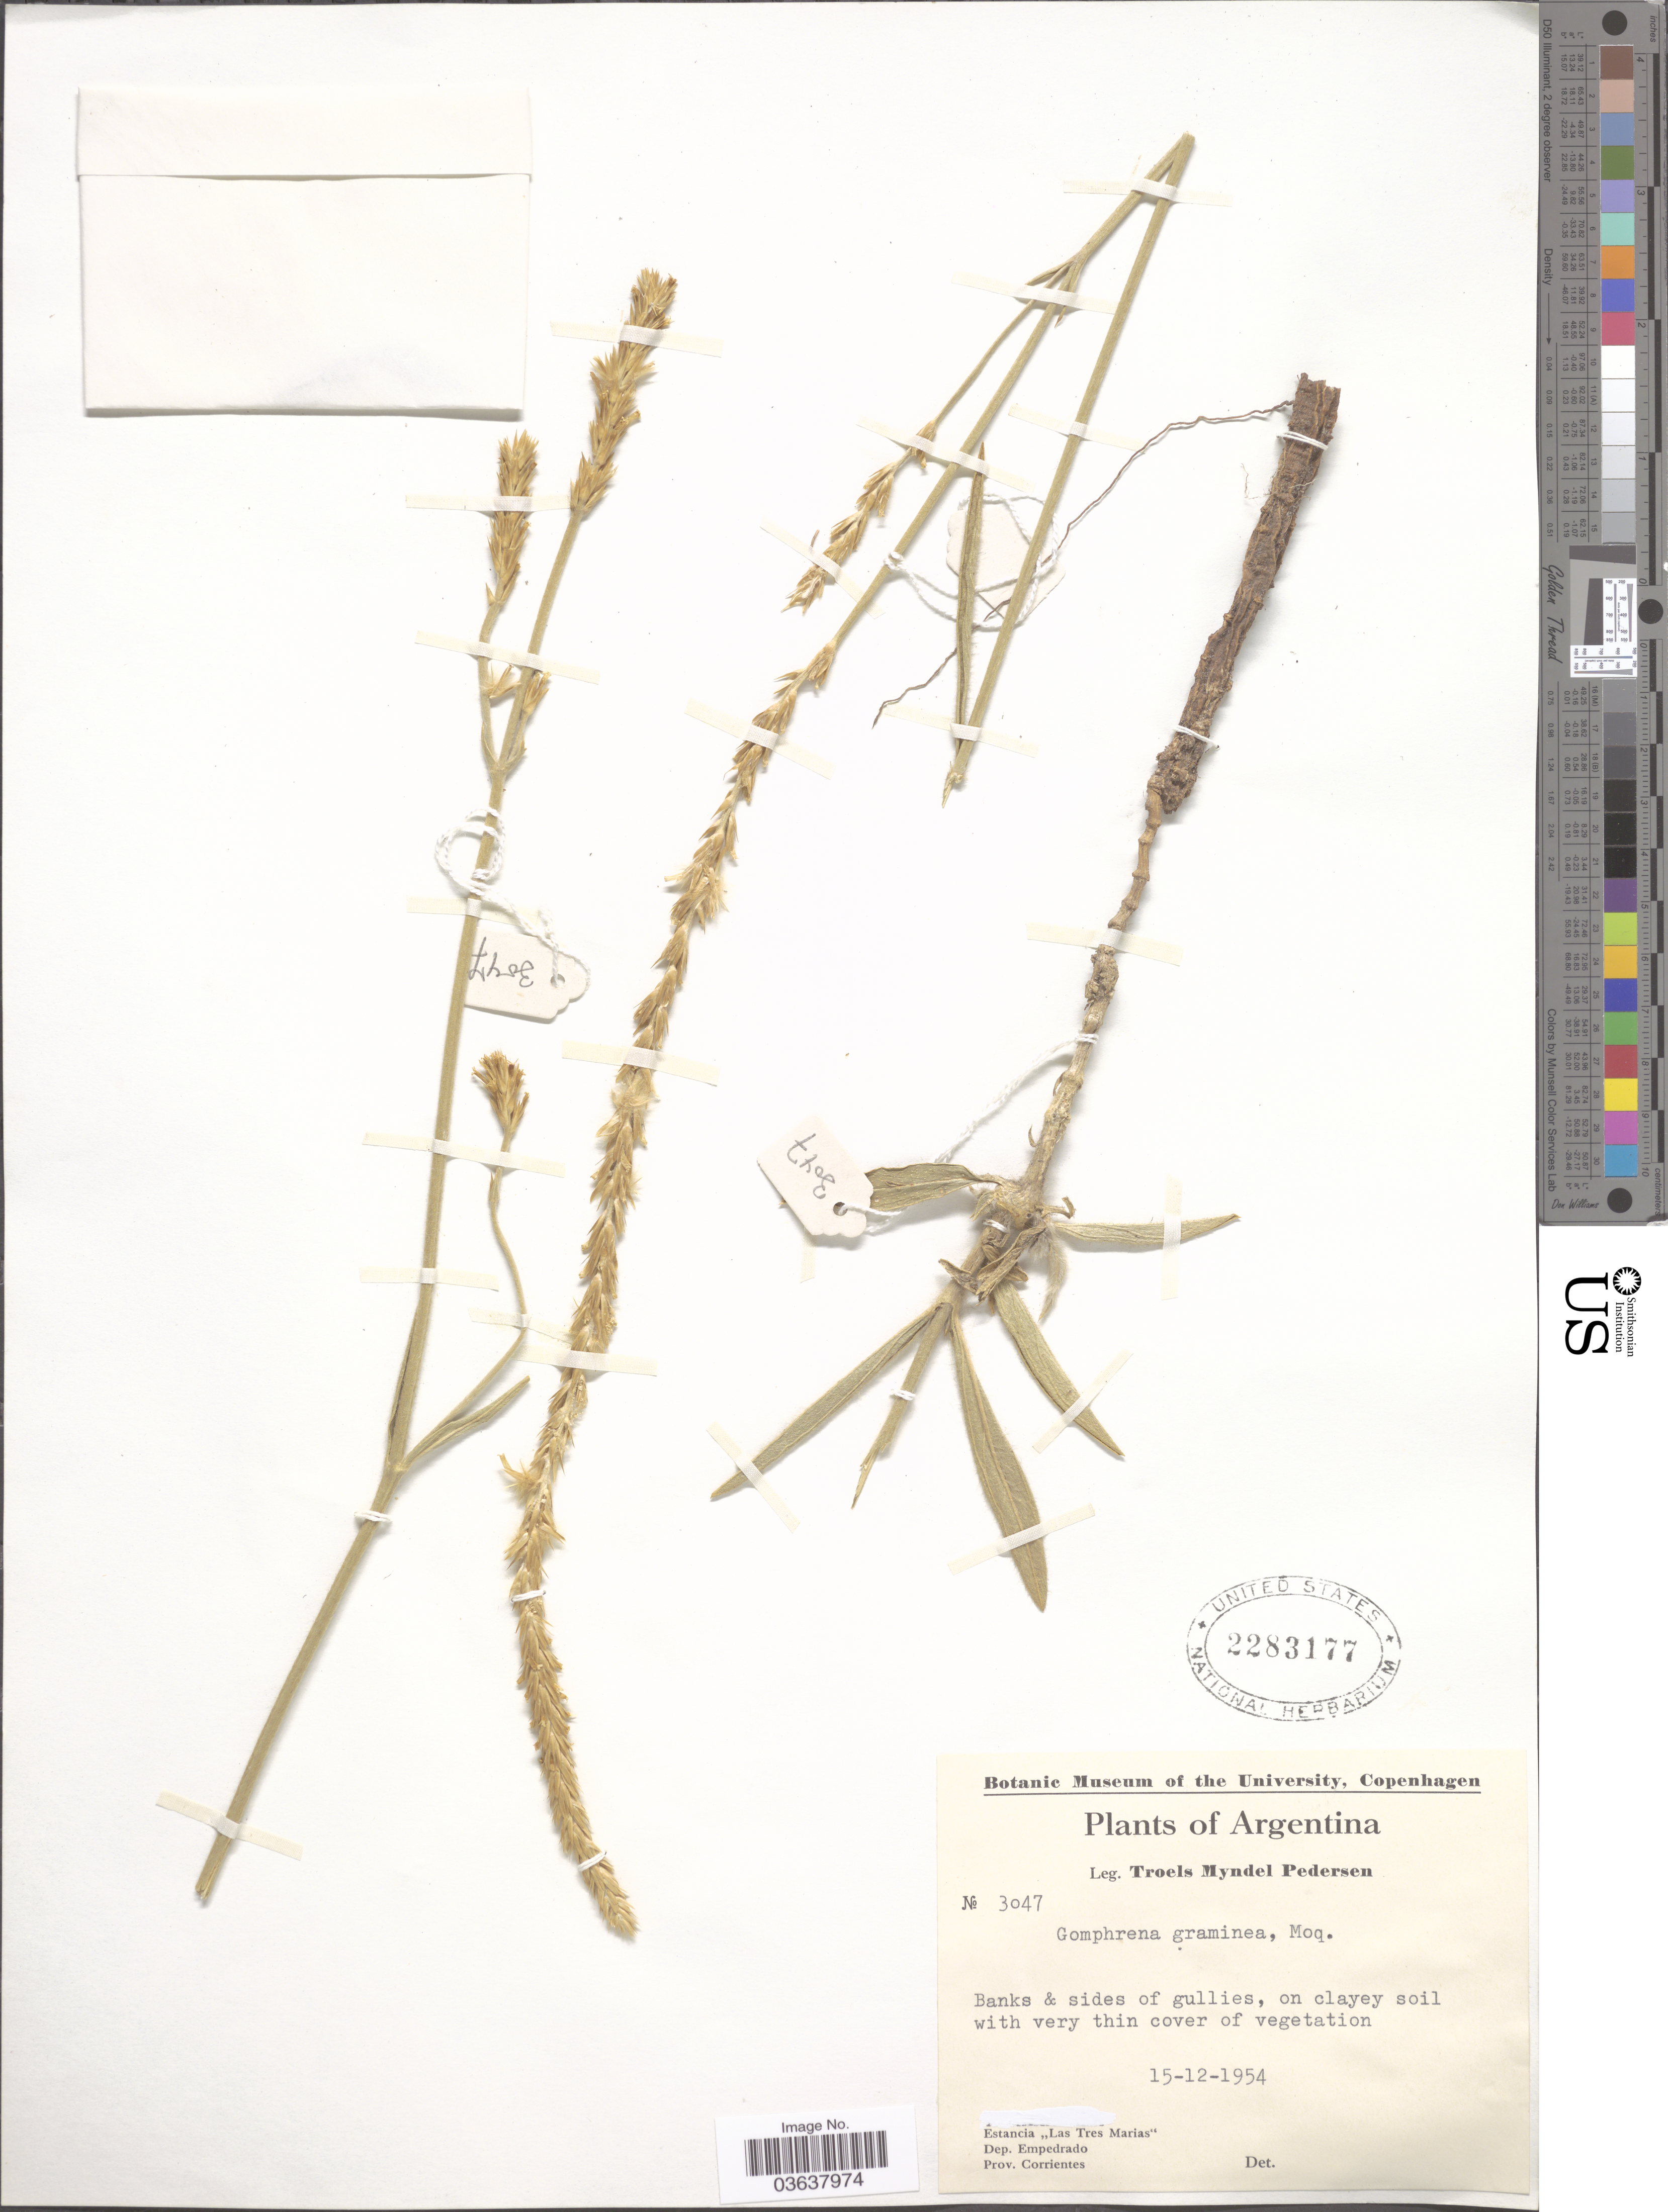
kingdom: Plantae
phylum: Tracheophyta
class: Magnoliopsida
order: Caryophyllales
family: Amaranthaceae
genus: Gomphrena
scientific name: Gomphrena graminea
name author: Moq.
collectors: T. Pederson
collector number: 3047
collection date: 1954-12-15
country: Argentina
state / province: Corrientes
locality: Estancia "Las Tres Marias". Dep. Empedrado.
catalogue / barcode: US 2283177